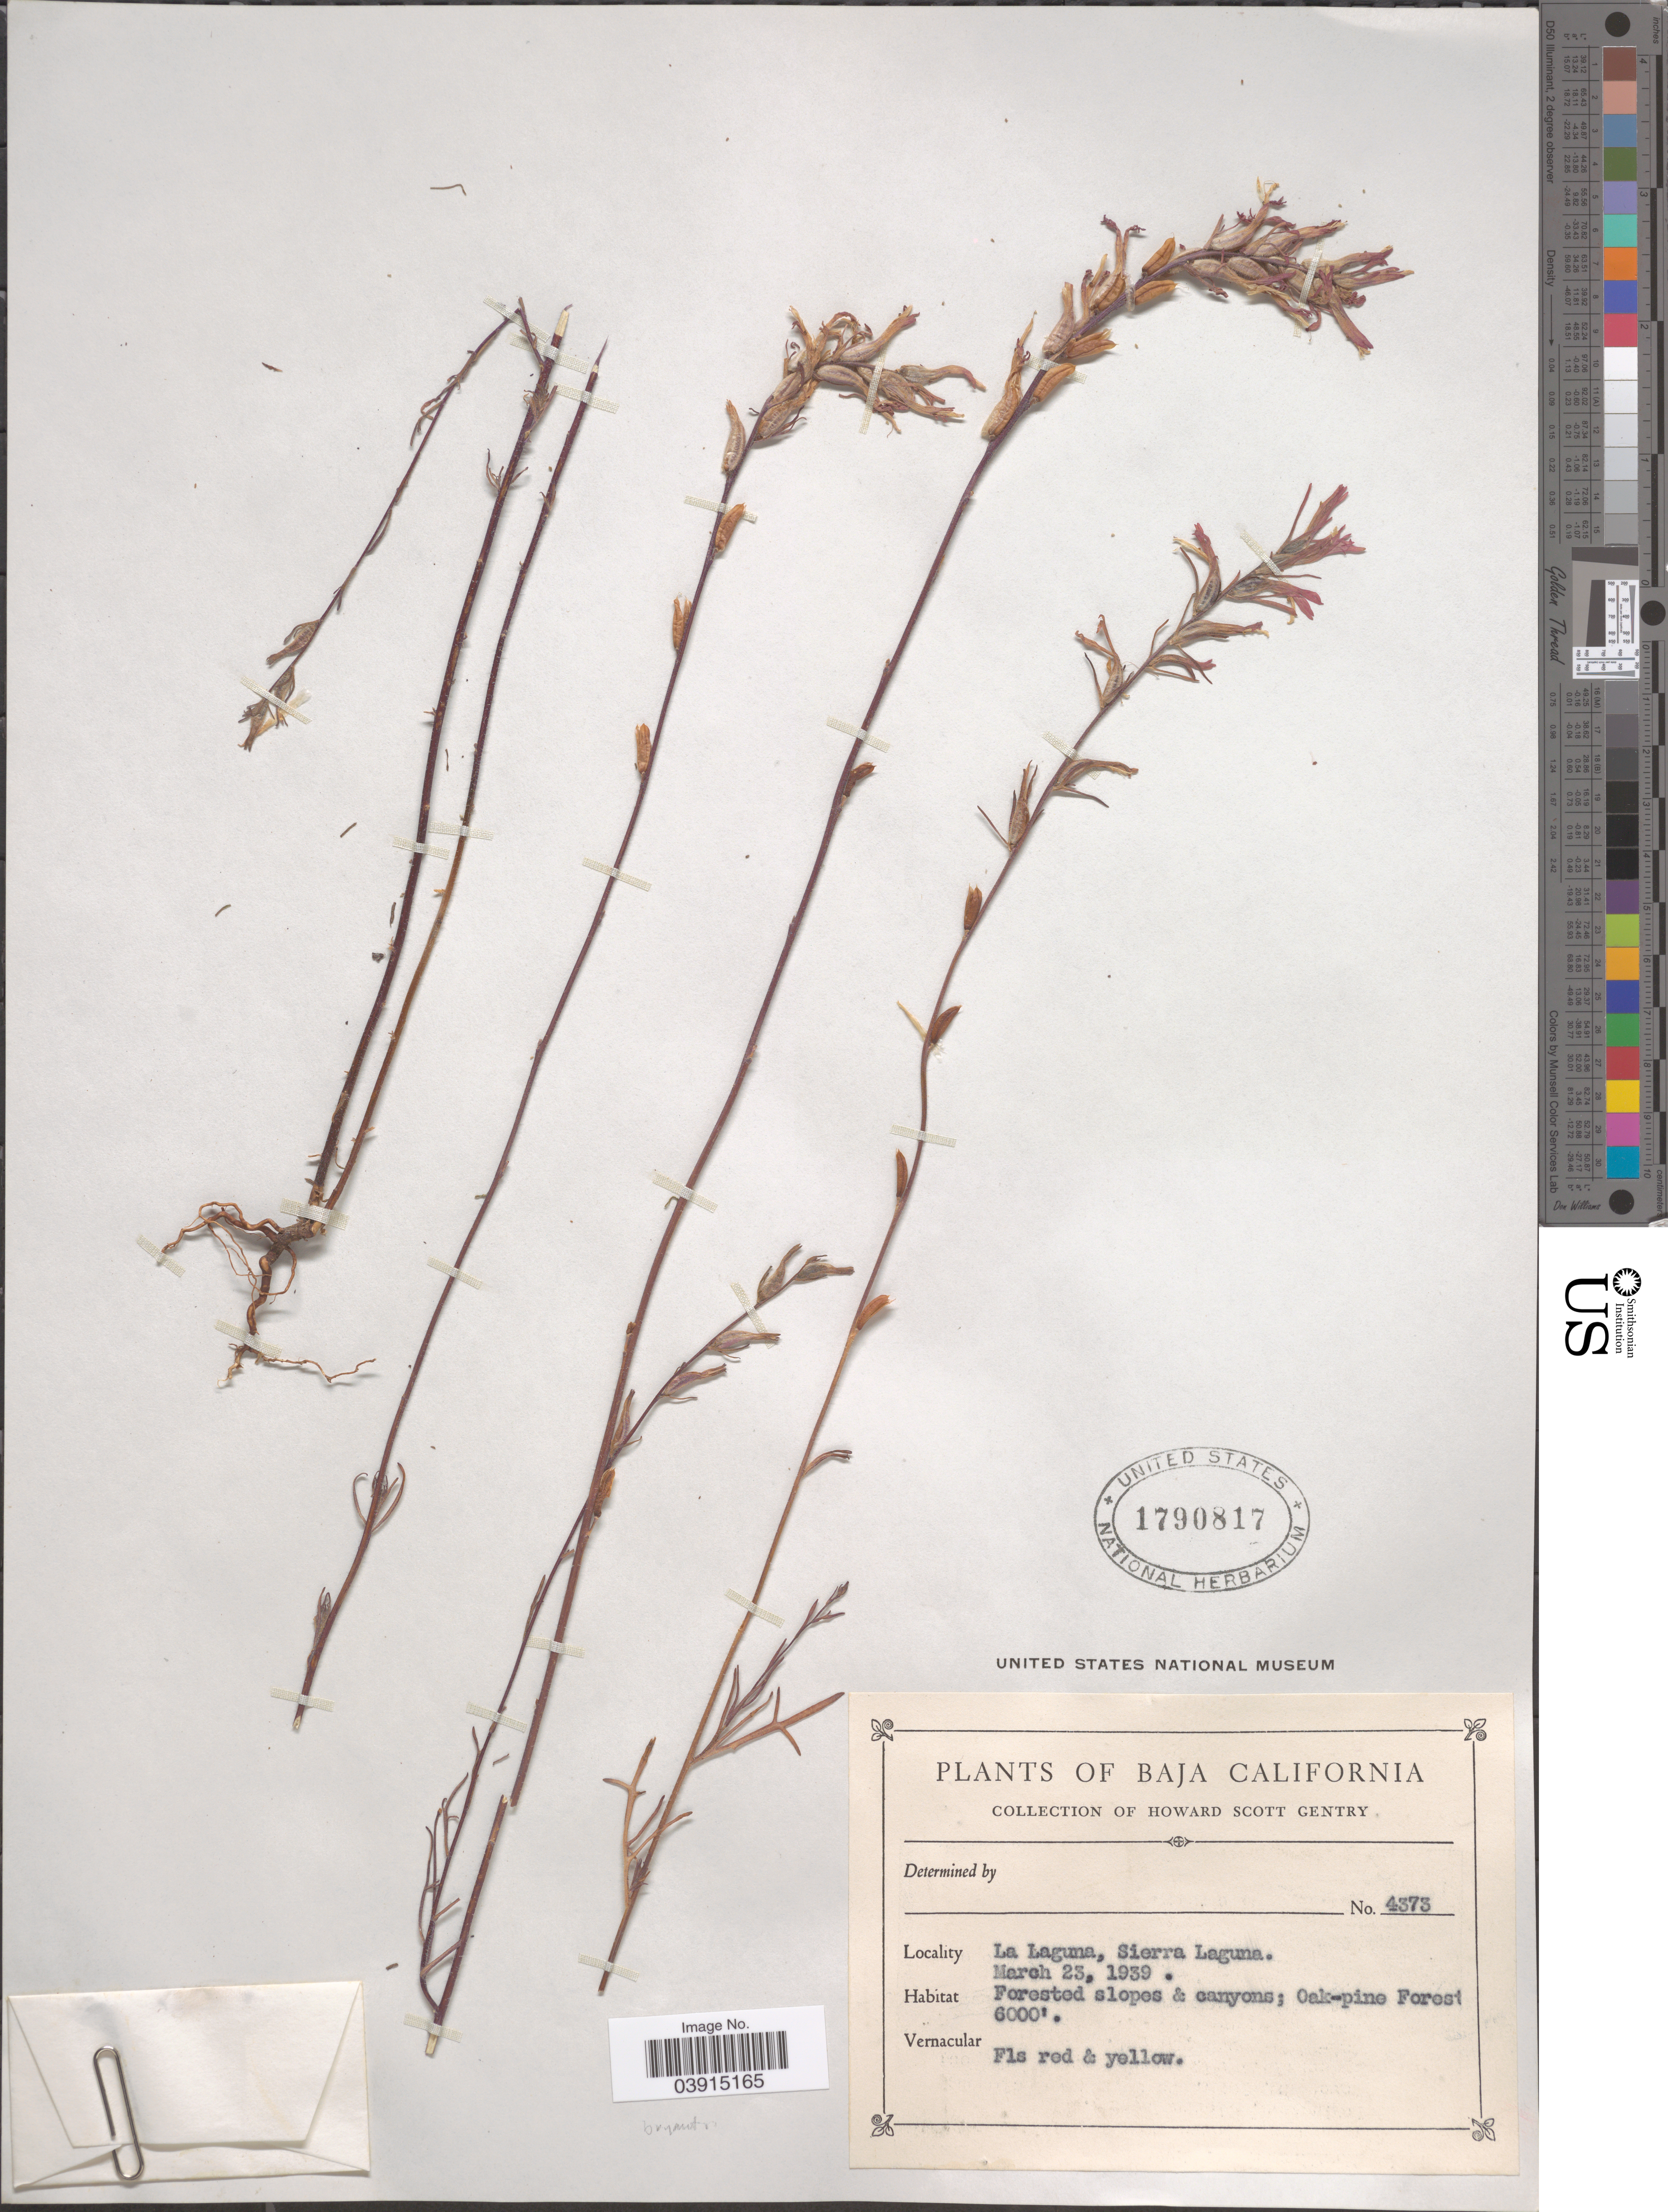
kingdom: Plantae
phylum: Tracheophyta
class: Magnoliopsida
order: Lamiales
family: Orobanchaceae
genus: Castilleja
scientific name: Castilleja bryantii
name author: Brandegee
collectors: H. S. Gentry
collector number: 4373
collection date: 1939-03-23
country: Mexico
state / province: Baja California Norte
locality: La Laguna, Sierra Laguna. Forested slopes & canyons; Oak-pine Forest.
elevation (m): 1829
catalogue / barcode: US 1790817